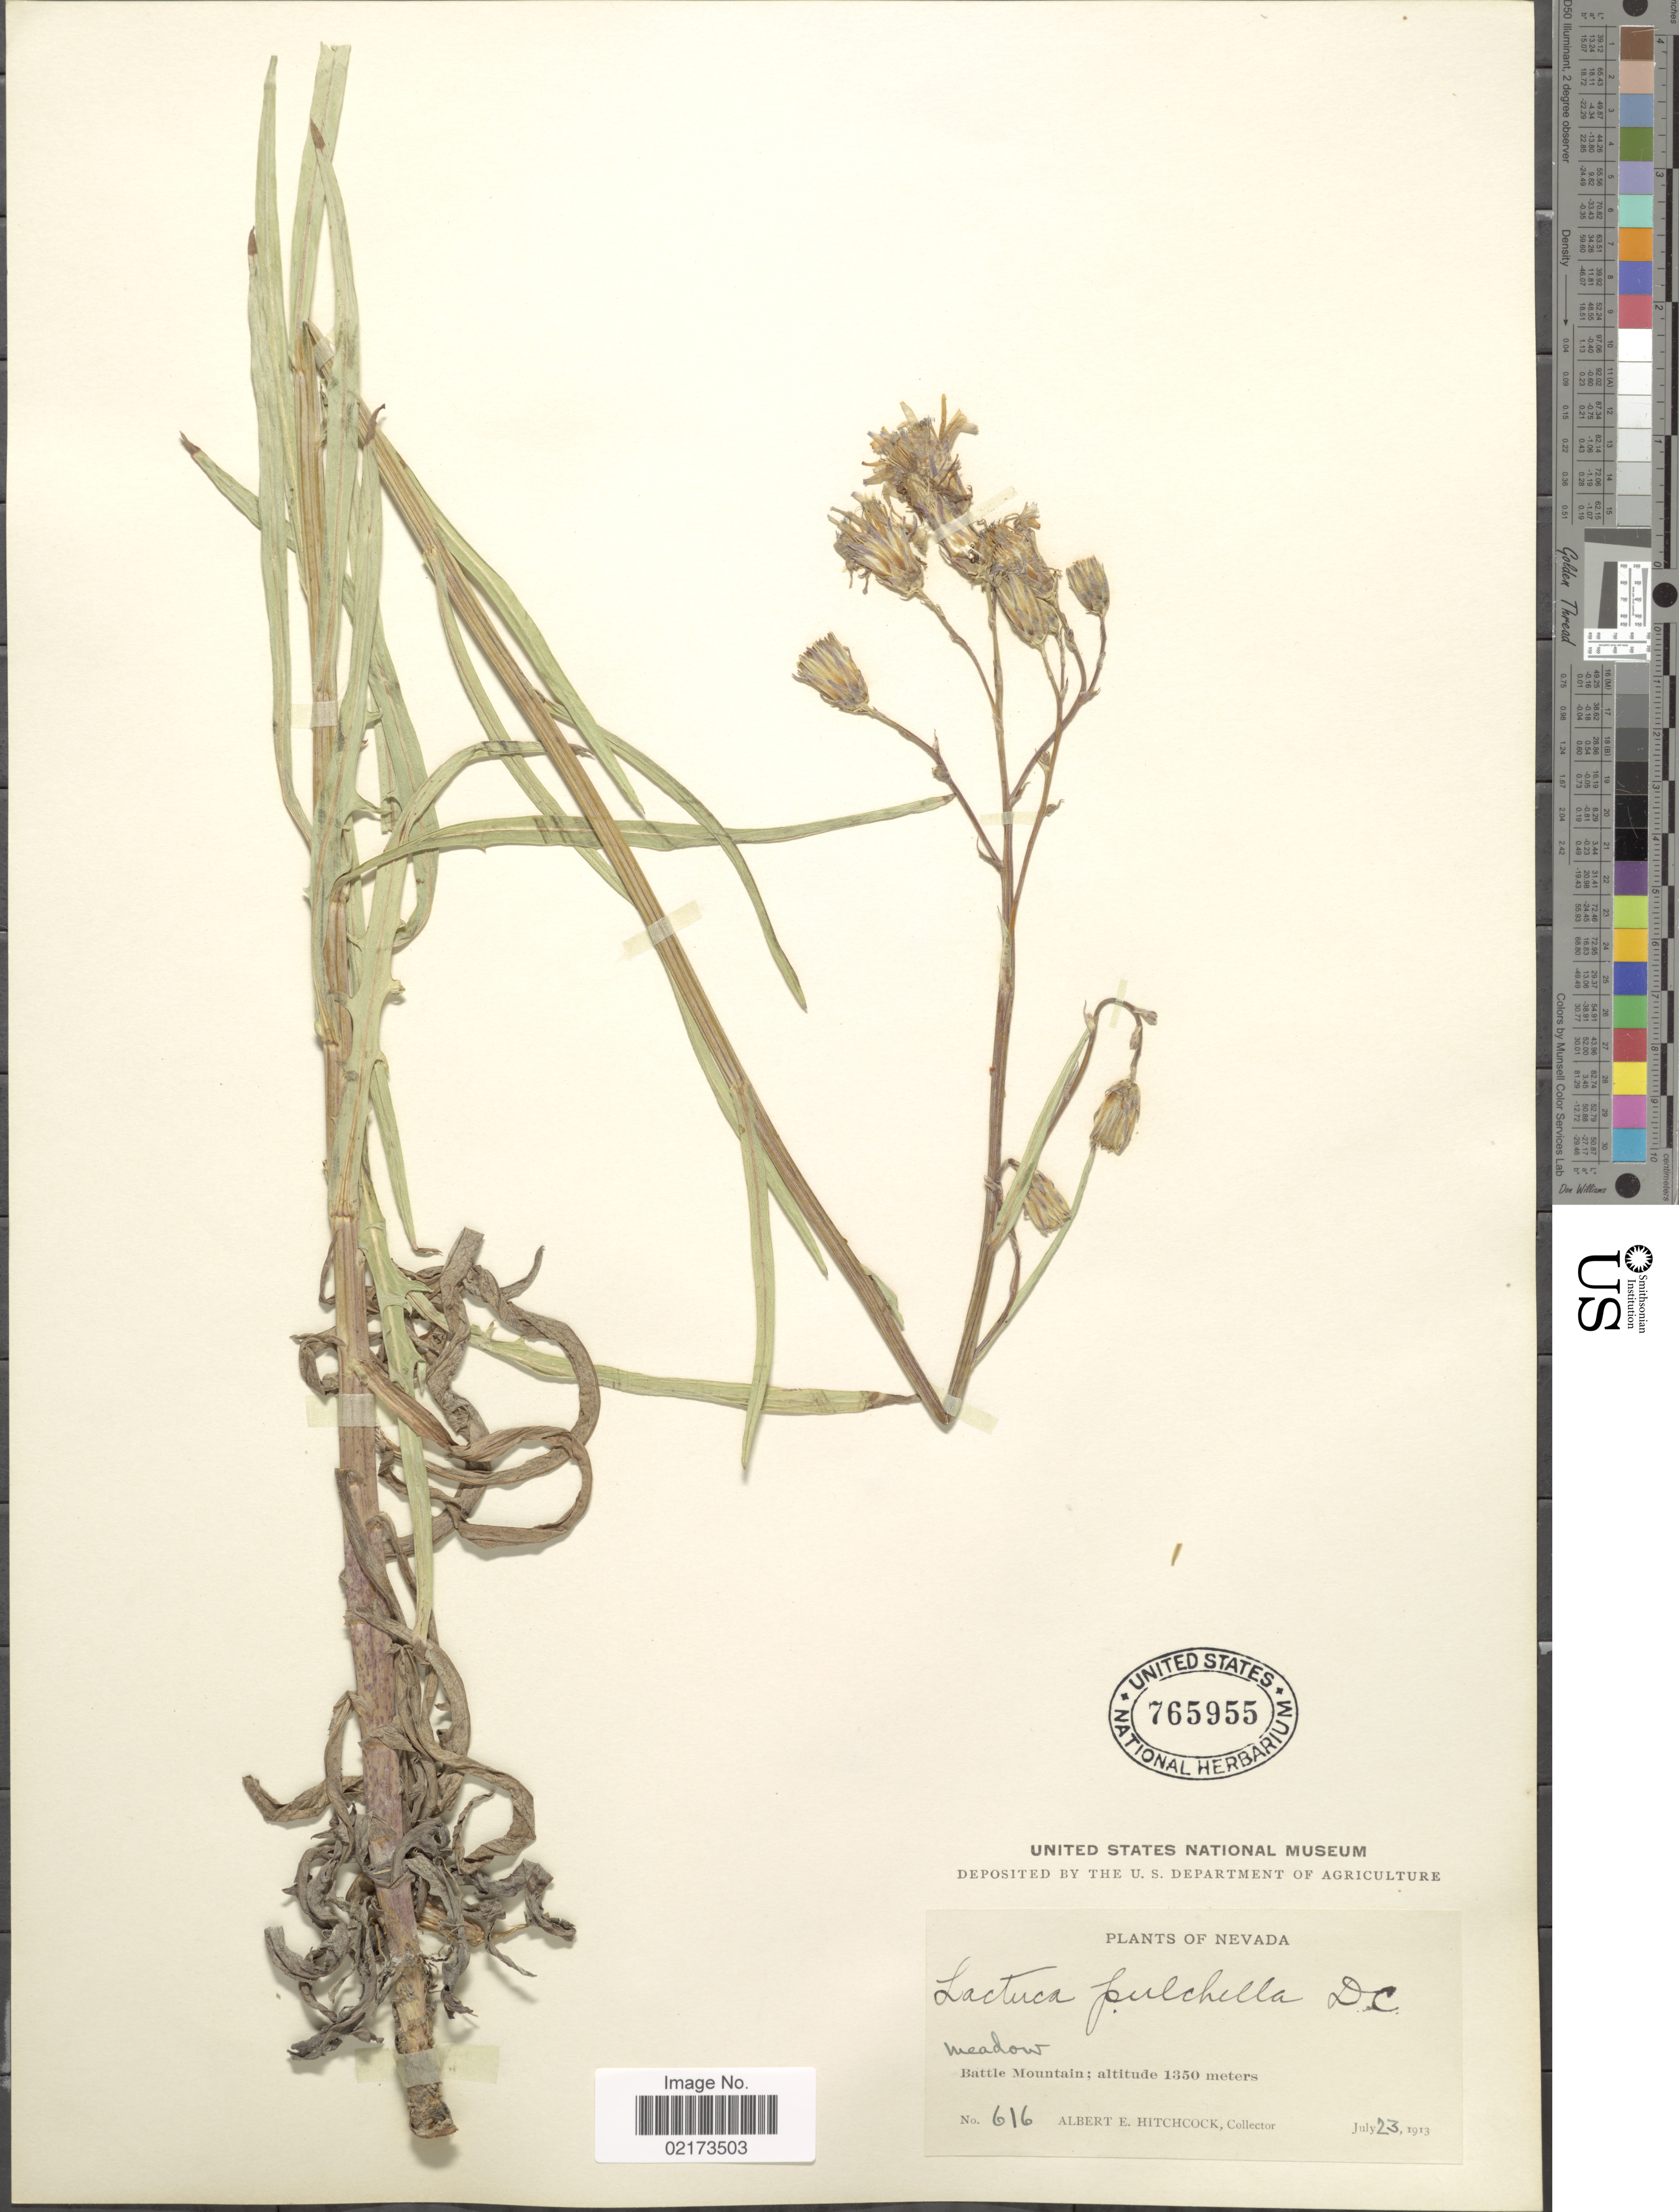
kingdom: Plantae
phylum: Tracheophyta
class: Magnoliopsida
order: Asterales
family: Asteraceae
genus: Lactuca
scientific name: Lactuca tatarica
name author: (L.) C.A. Mey.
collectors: A. Hitchcock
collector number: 616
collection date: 1913-07-23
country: United States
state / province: Nevada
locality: Battle Mountain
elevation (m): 1350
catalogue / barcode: US 765955